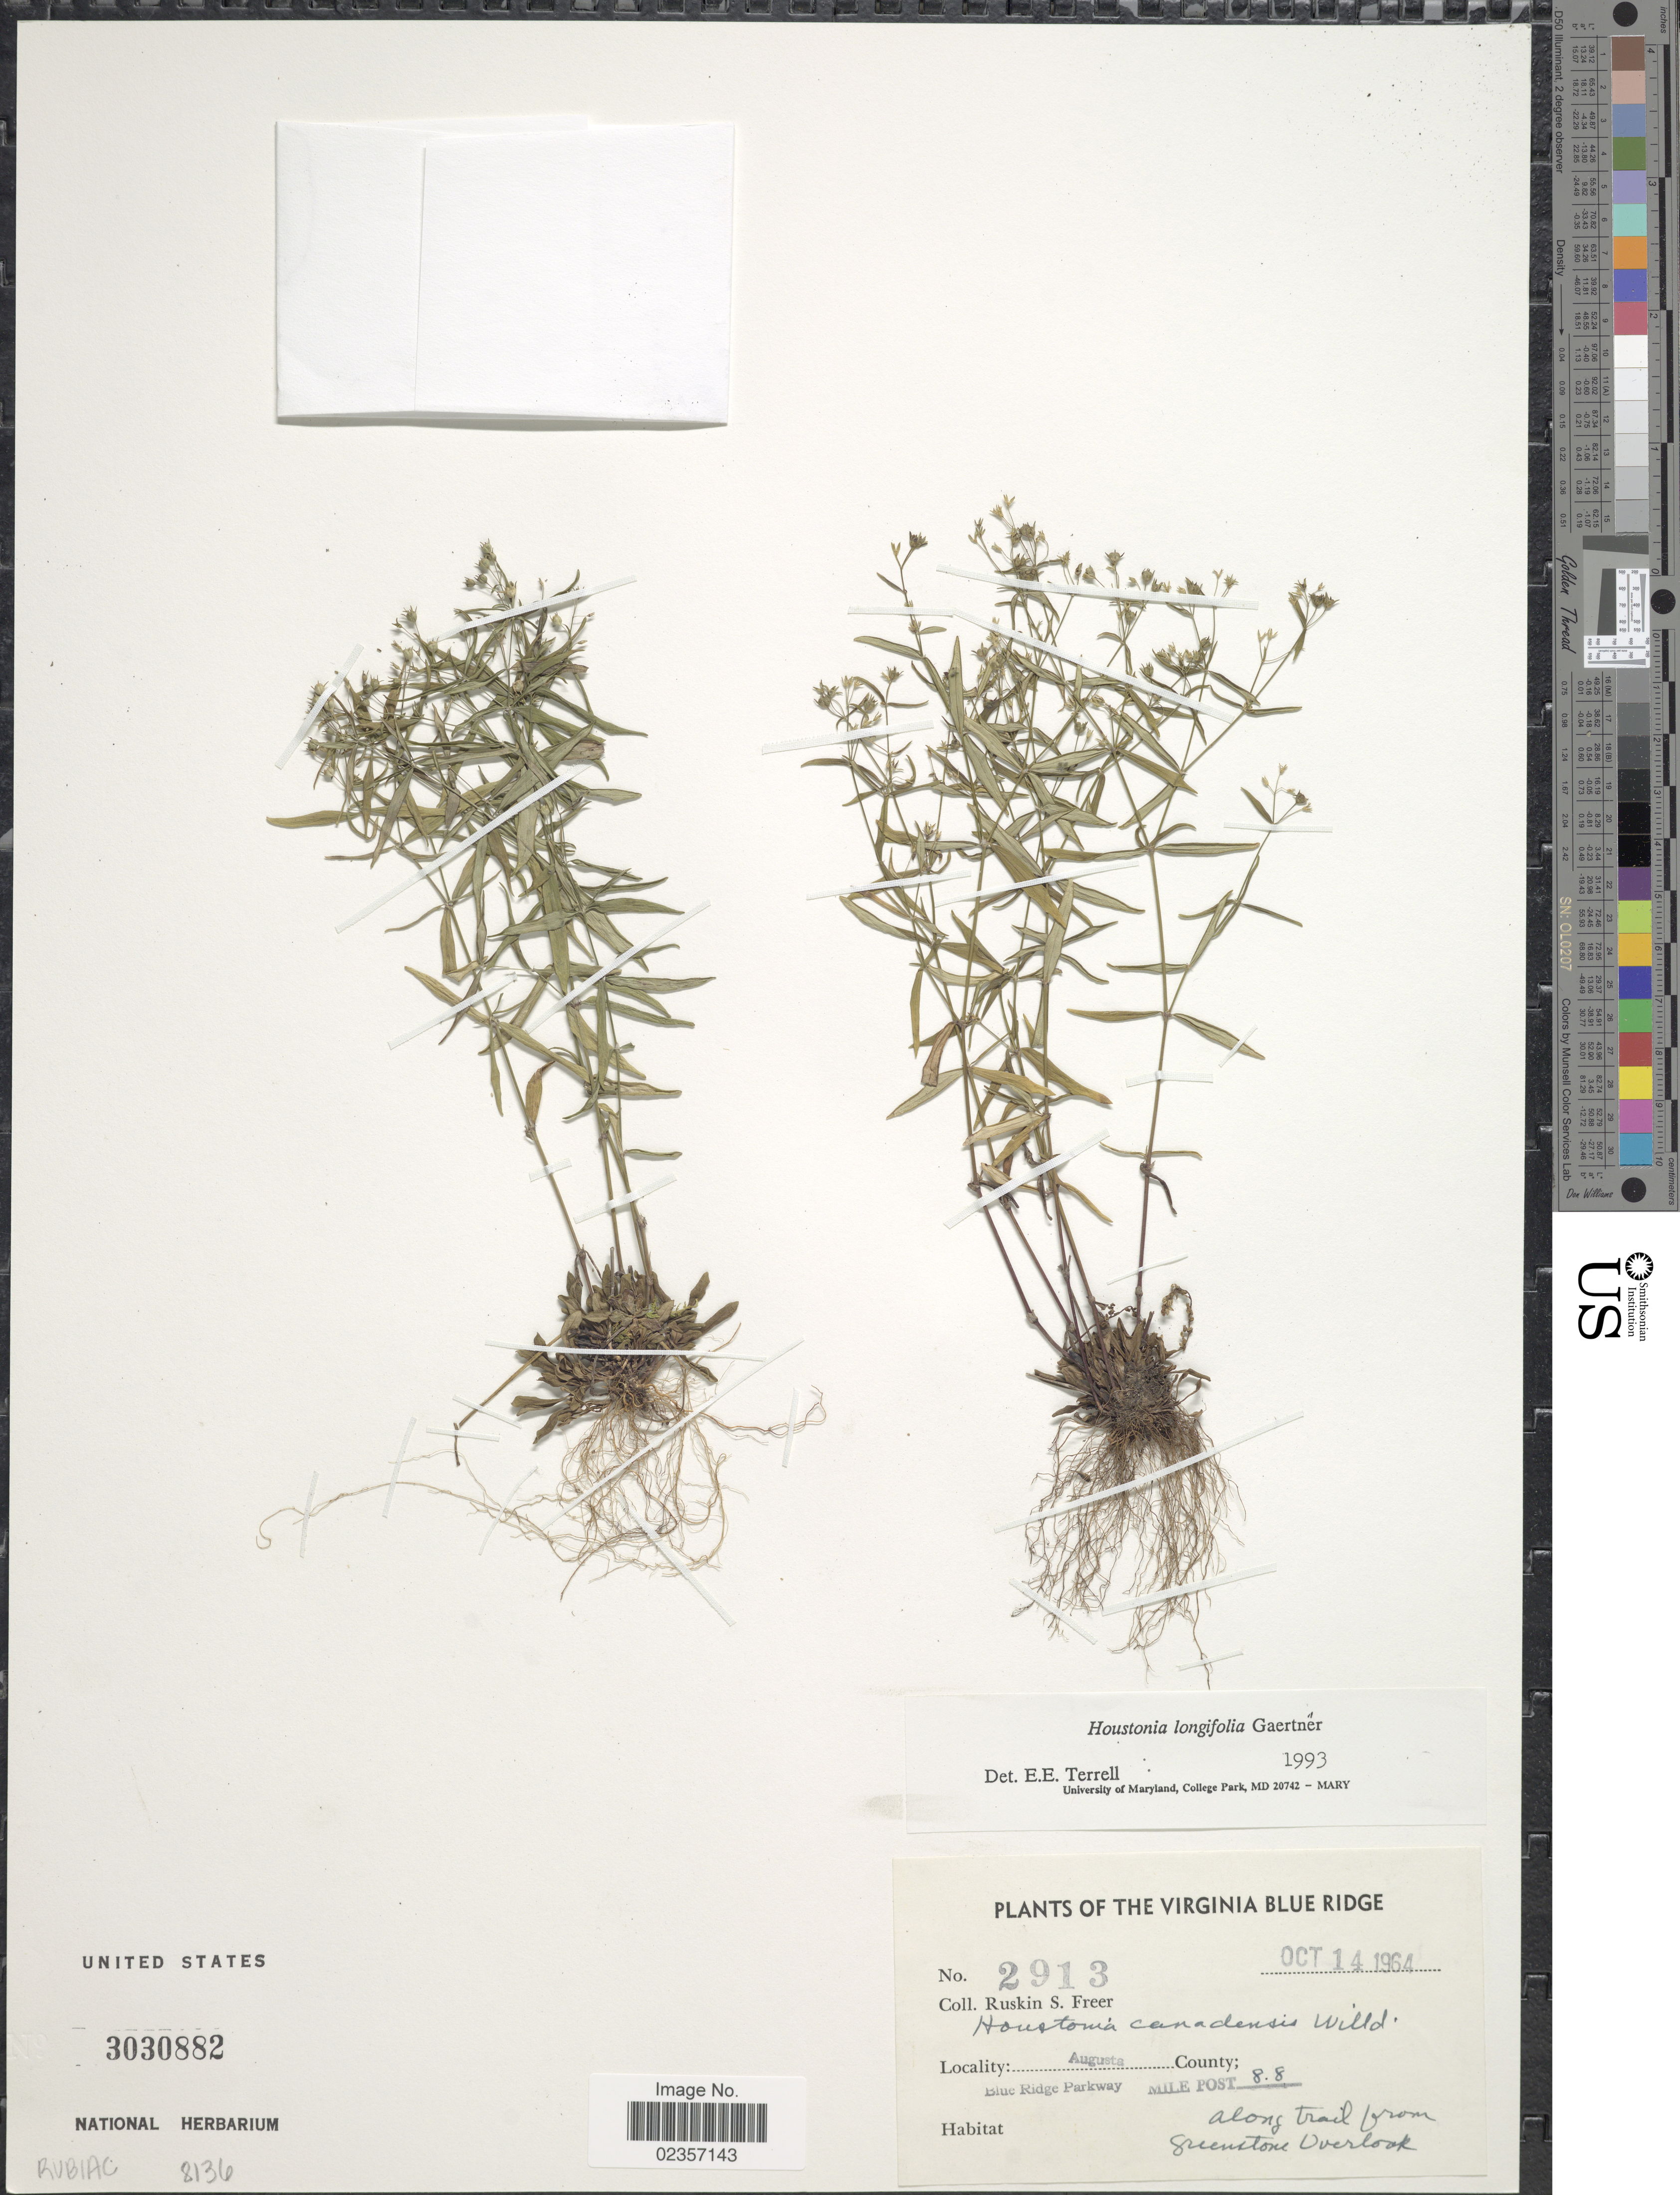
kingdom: Plantae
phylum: Tracheophyta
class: Magnoliopsida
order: Gentianales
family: Rubiaceae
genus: Houstonia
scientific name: Houstonia longifolia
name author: Gaertn.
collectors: R. Freer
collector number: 2913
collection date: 1964-10-14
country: United States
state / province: Virginia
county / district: Augusta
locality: The Virginia Blue Ridge, Augusta County, Blue Ridge Parkway, Mile Post 8.8 along trail from Greenstone Overlook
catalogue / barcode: US 3030882